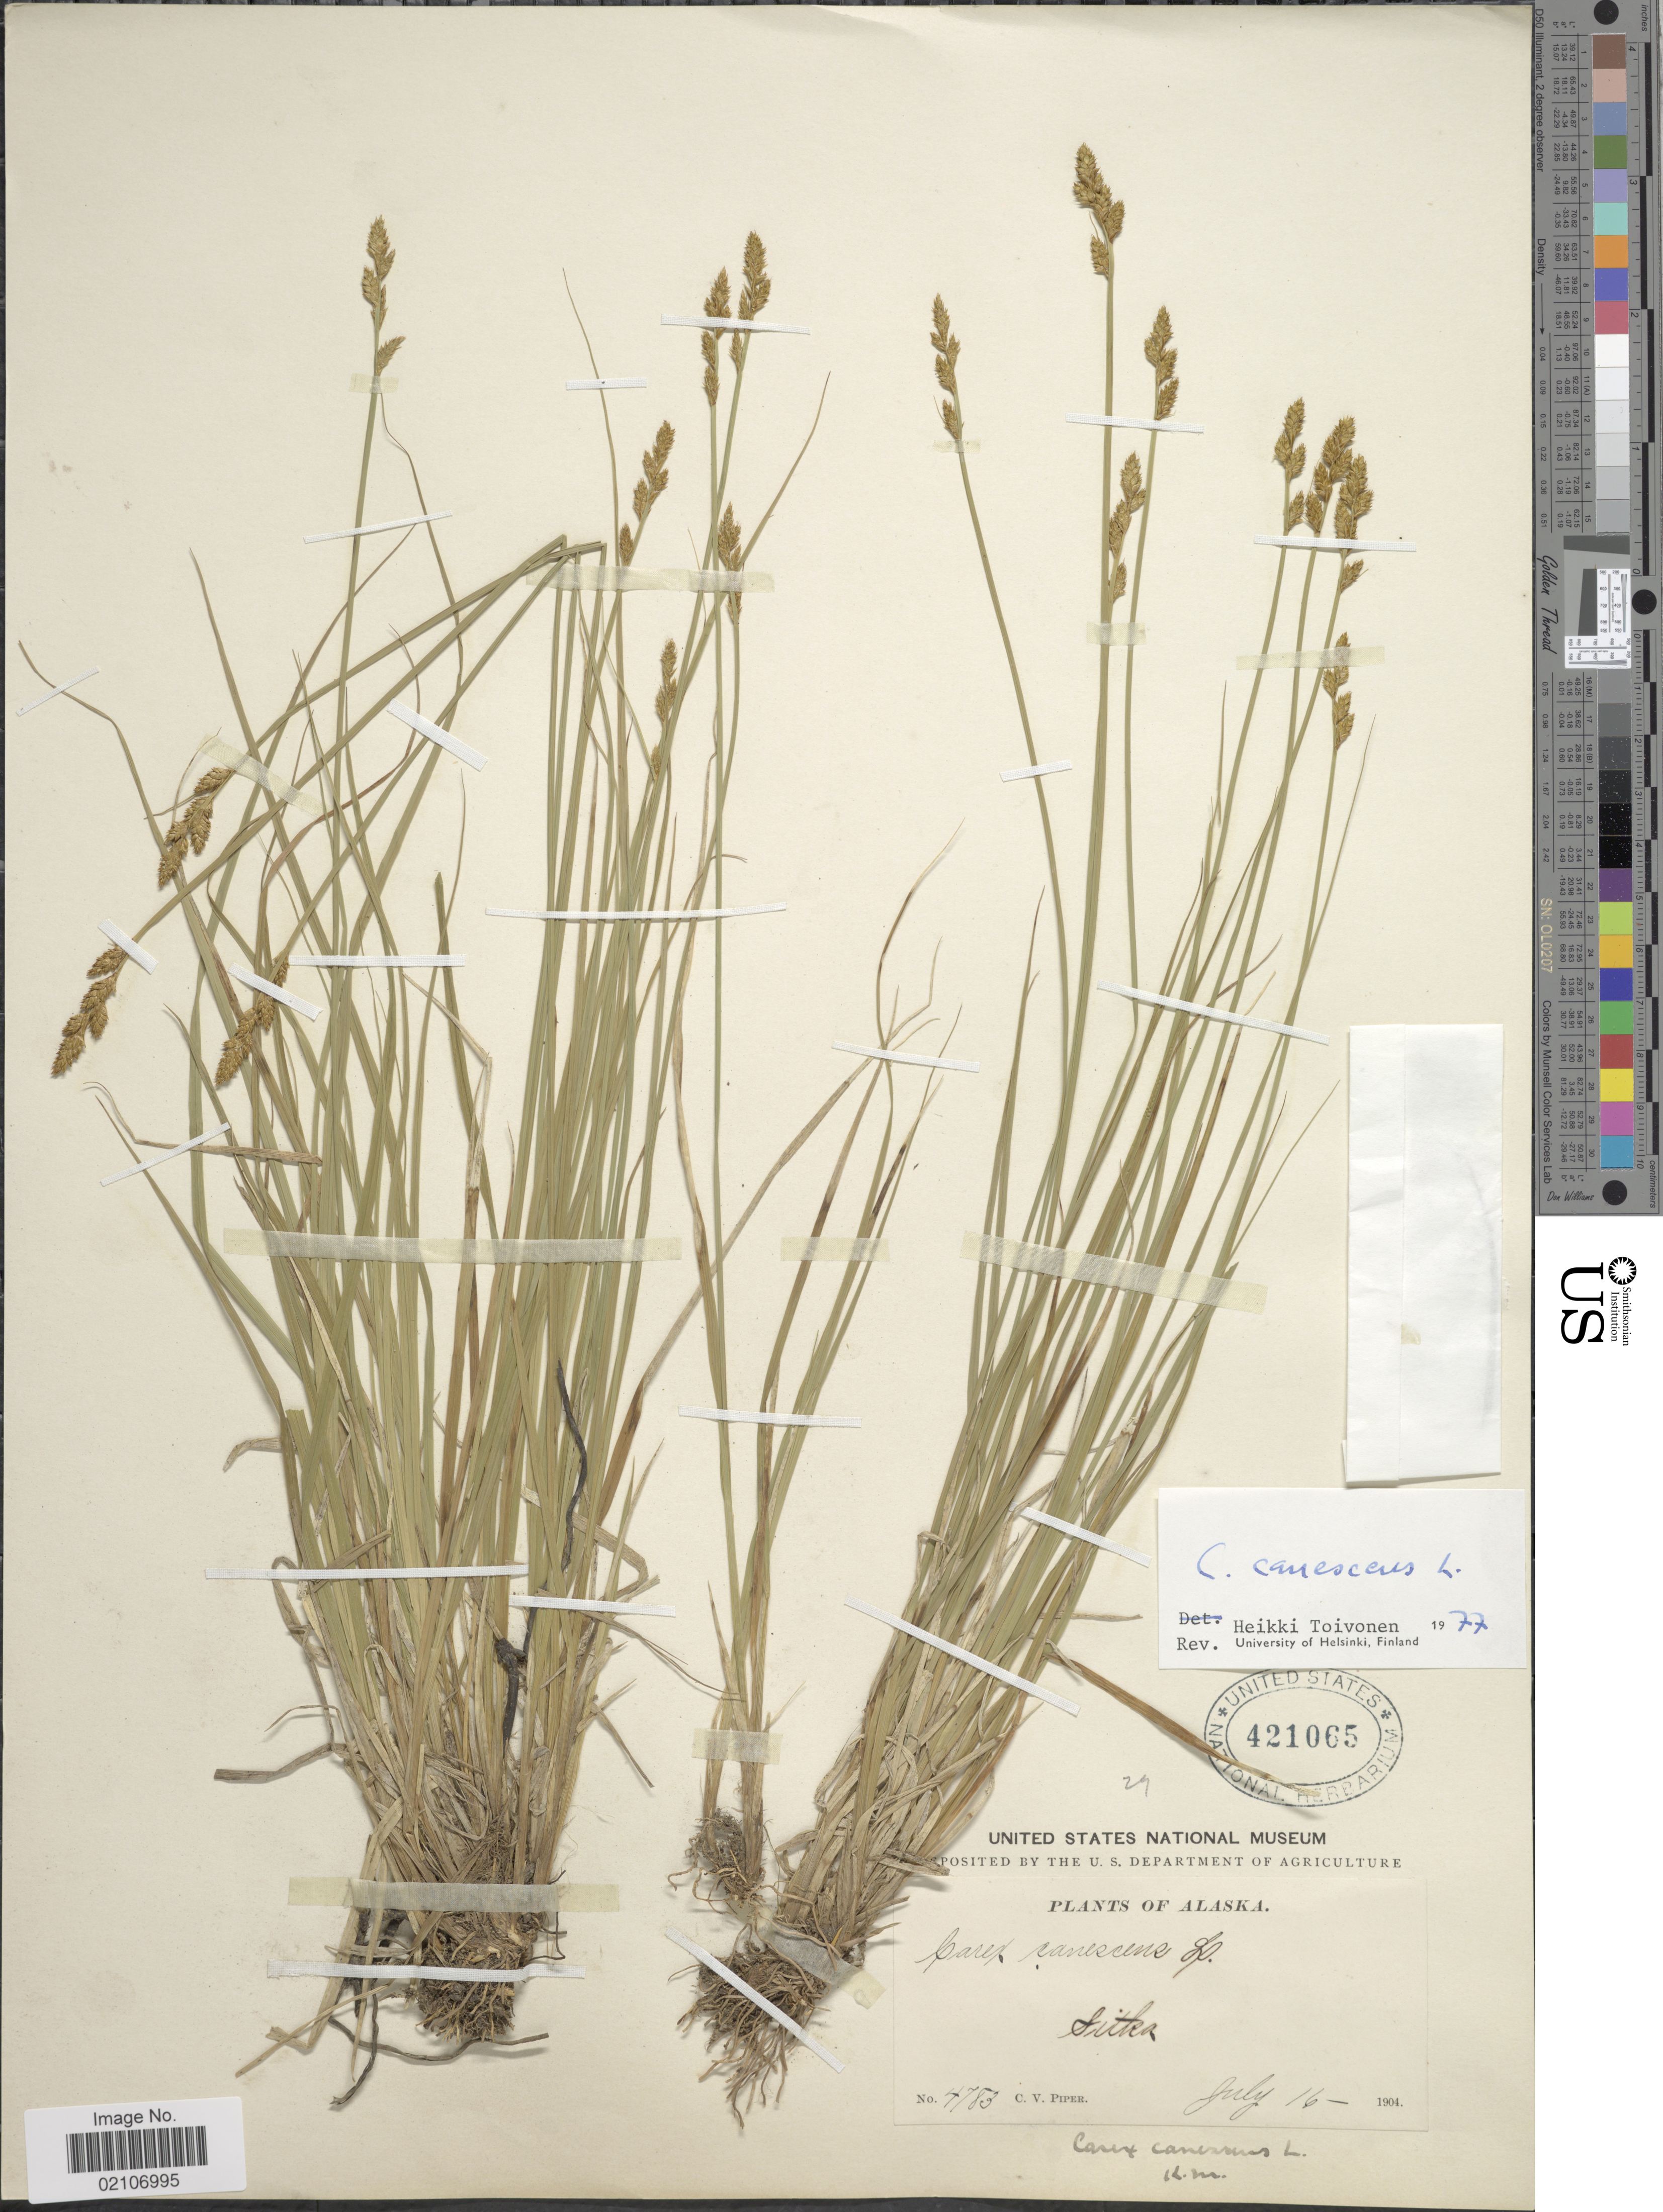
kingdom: Plantae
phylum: Tracheophyta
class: Liliopsida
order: Poales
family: Cyperaceae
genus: Carex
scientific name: Carex canescens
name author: L.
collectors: C. V. Piper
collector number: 4783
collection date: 1904-07-16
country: United States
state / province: Alaska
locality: Sitka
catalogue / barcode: US 421065